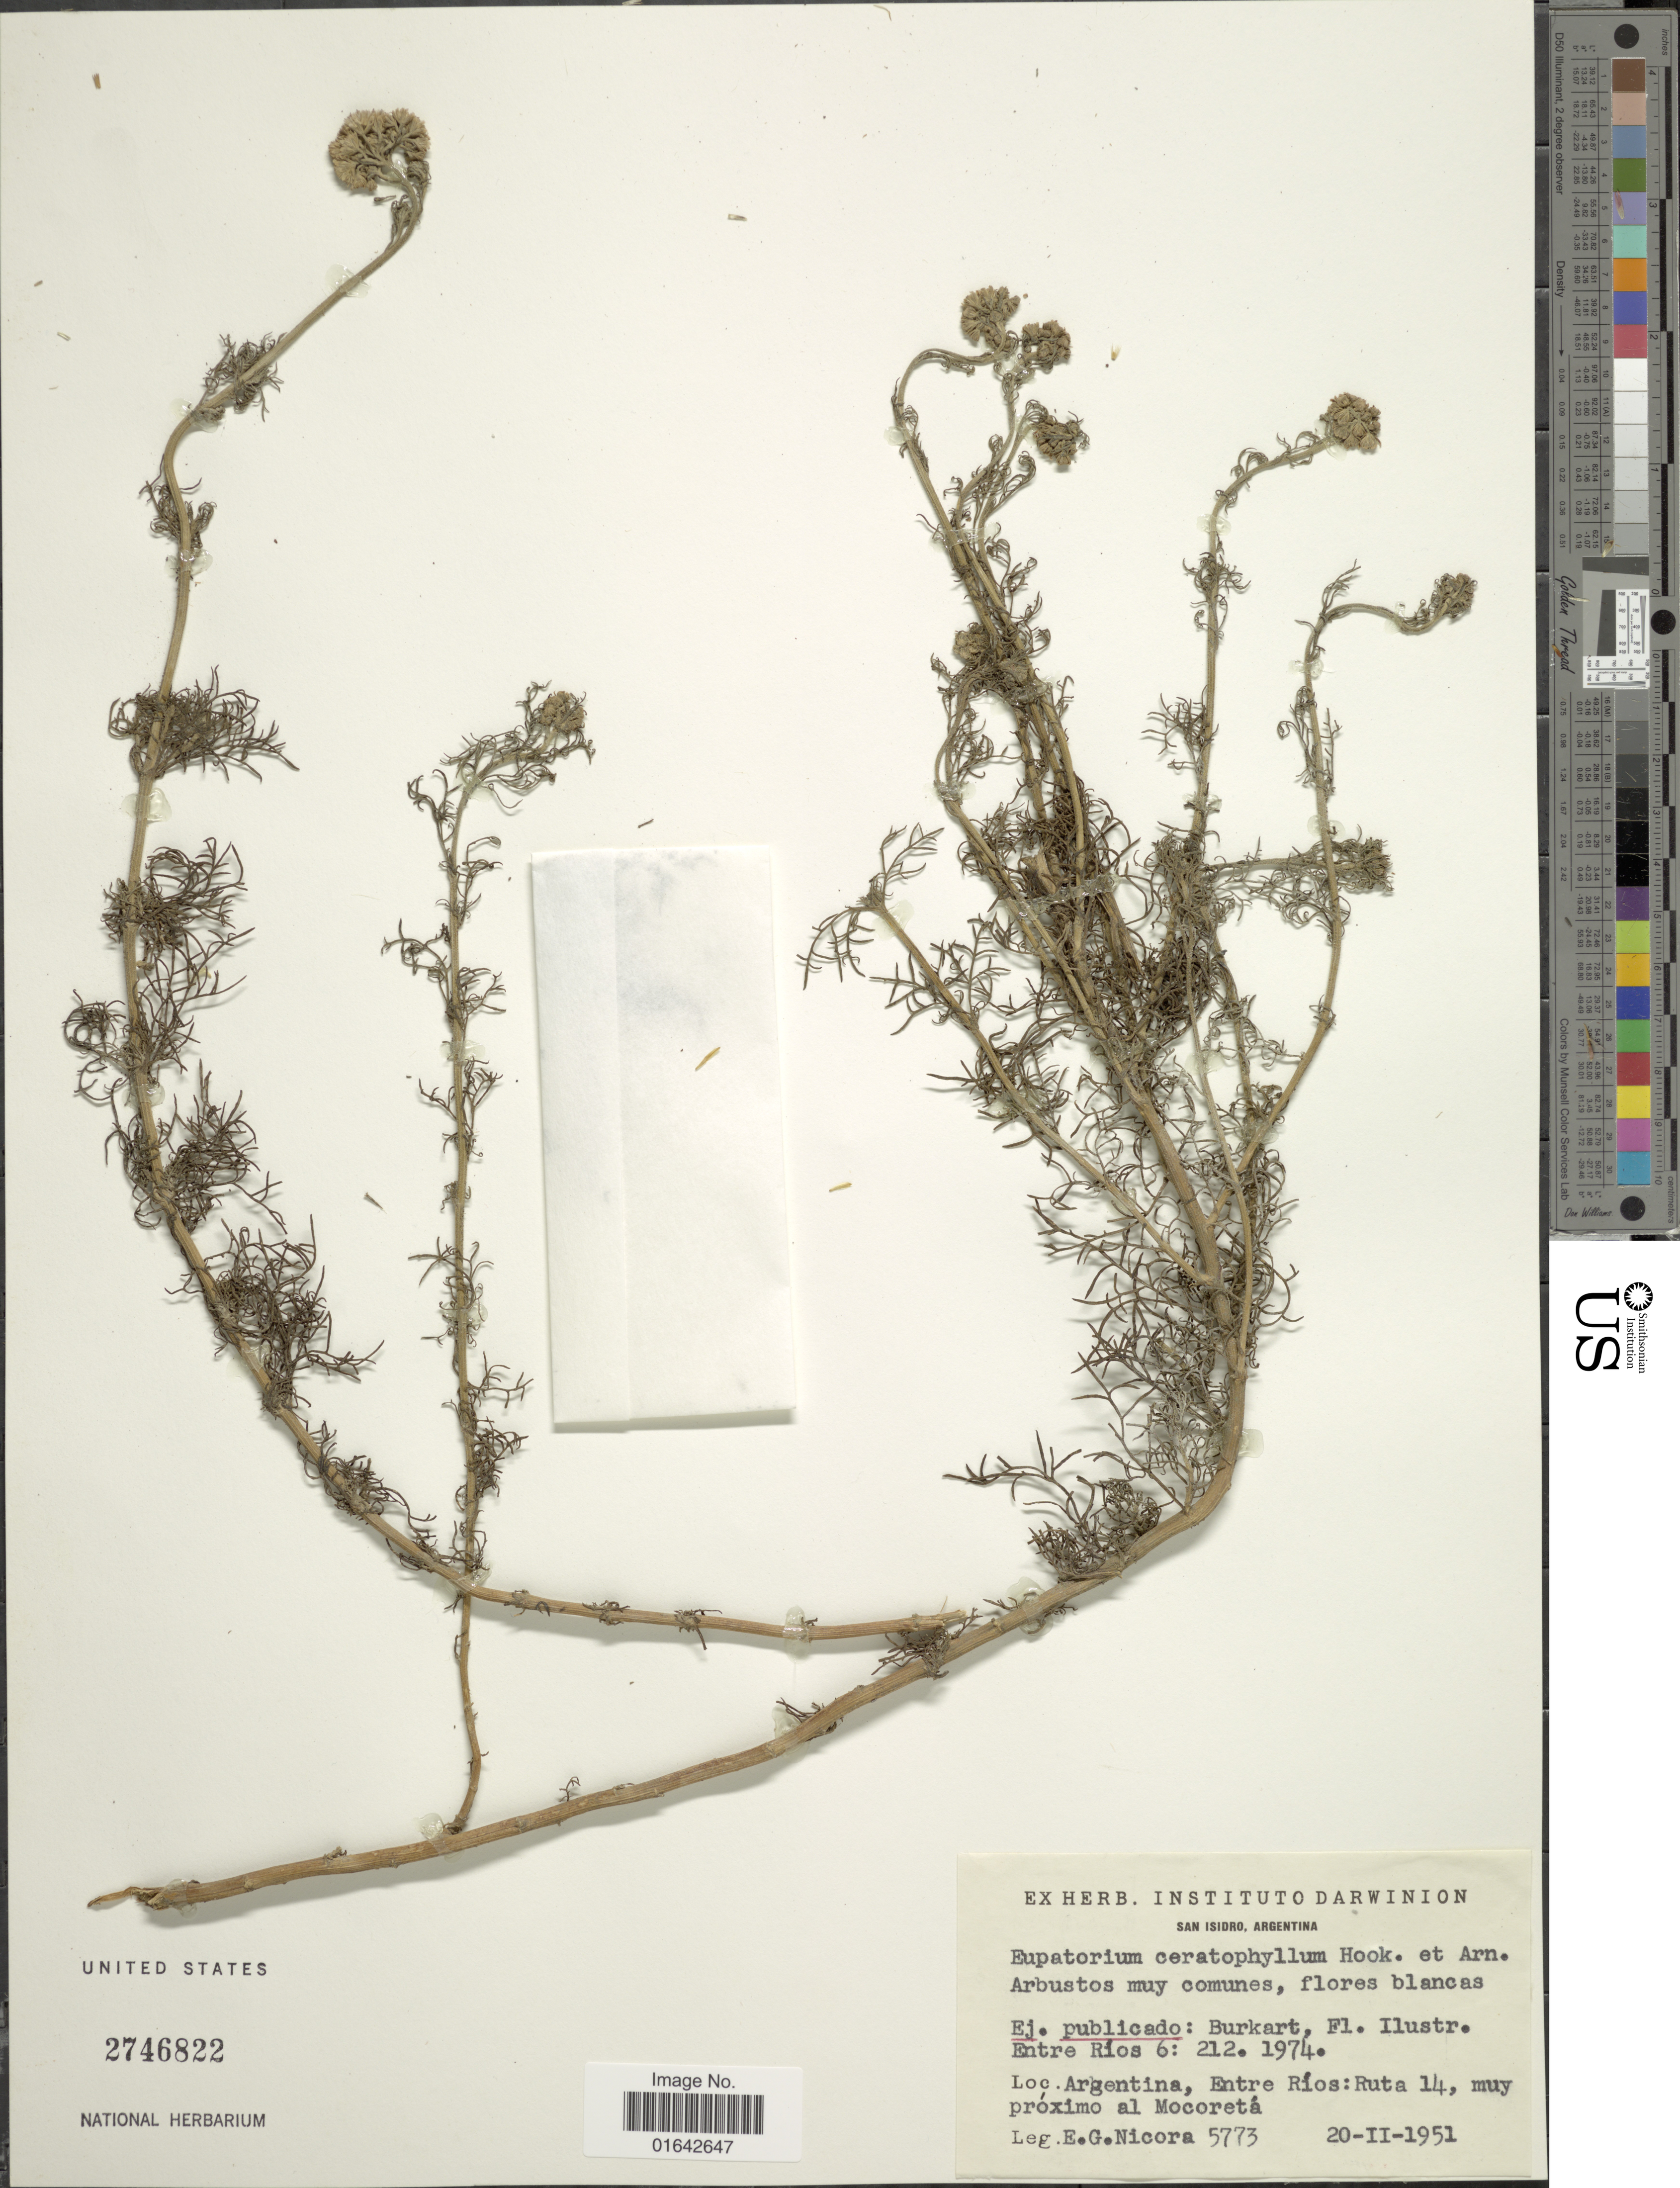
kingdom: Plantae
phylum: Tracheophyta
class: Magnoliopsida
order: Asterales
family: Asteraceae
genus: Gyptis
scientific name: Gyptis pinnatifida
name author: Cass.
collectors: E. G. Nicora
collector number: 5773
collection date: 1951-02-20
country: Argentina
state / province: Entre Rios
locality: Argentina, Entre Rios: Ruta 14, muy proximo al Mocoreta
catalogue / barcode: US 2746822